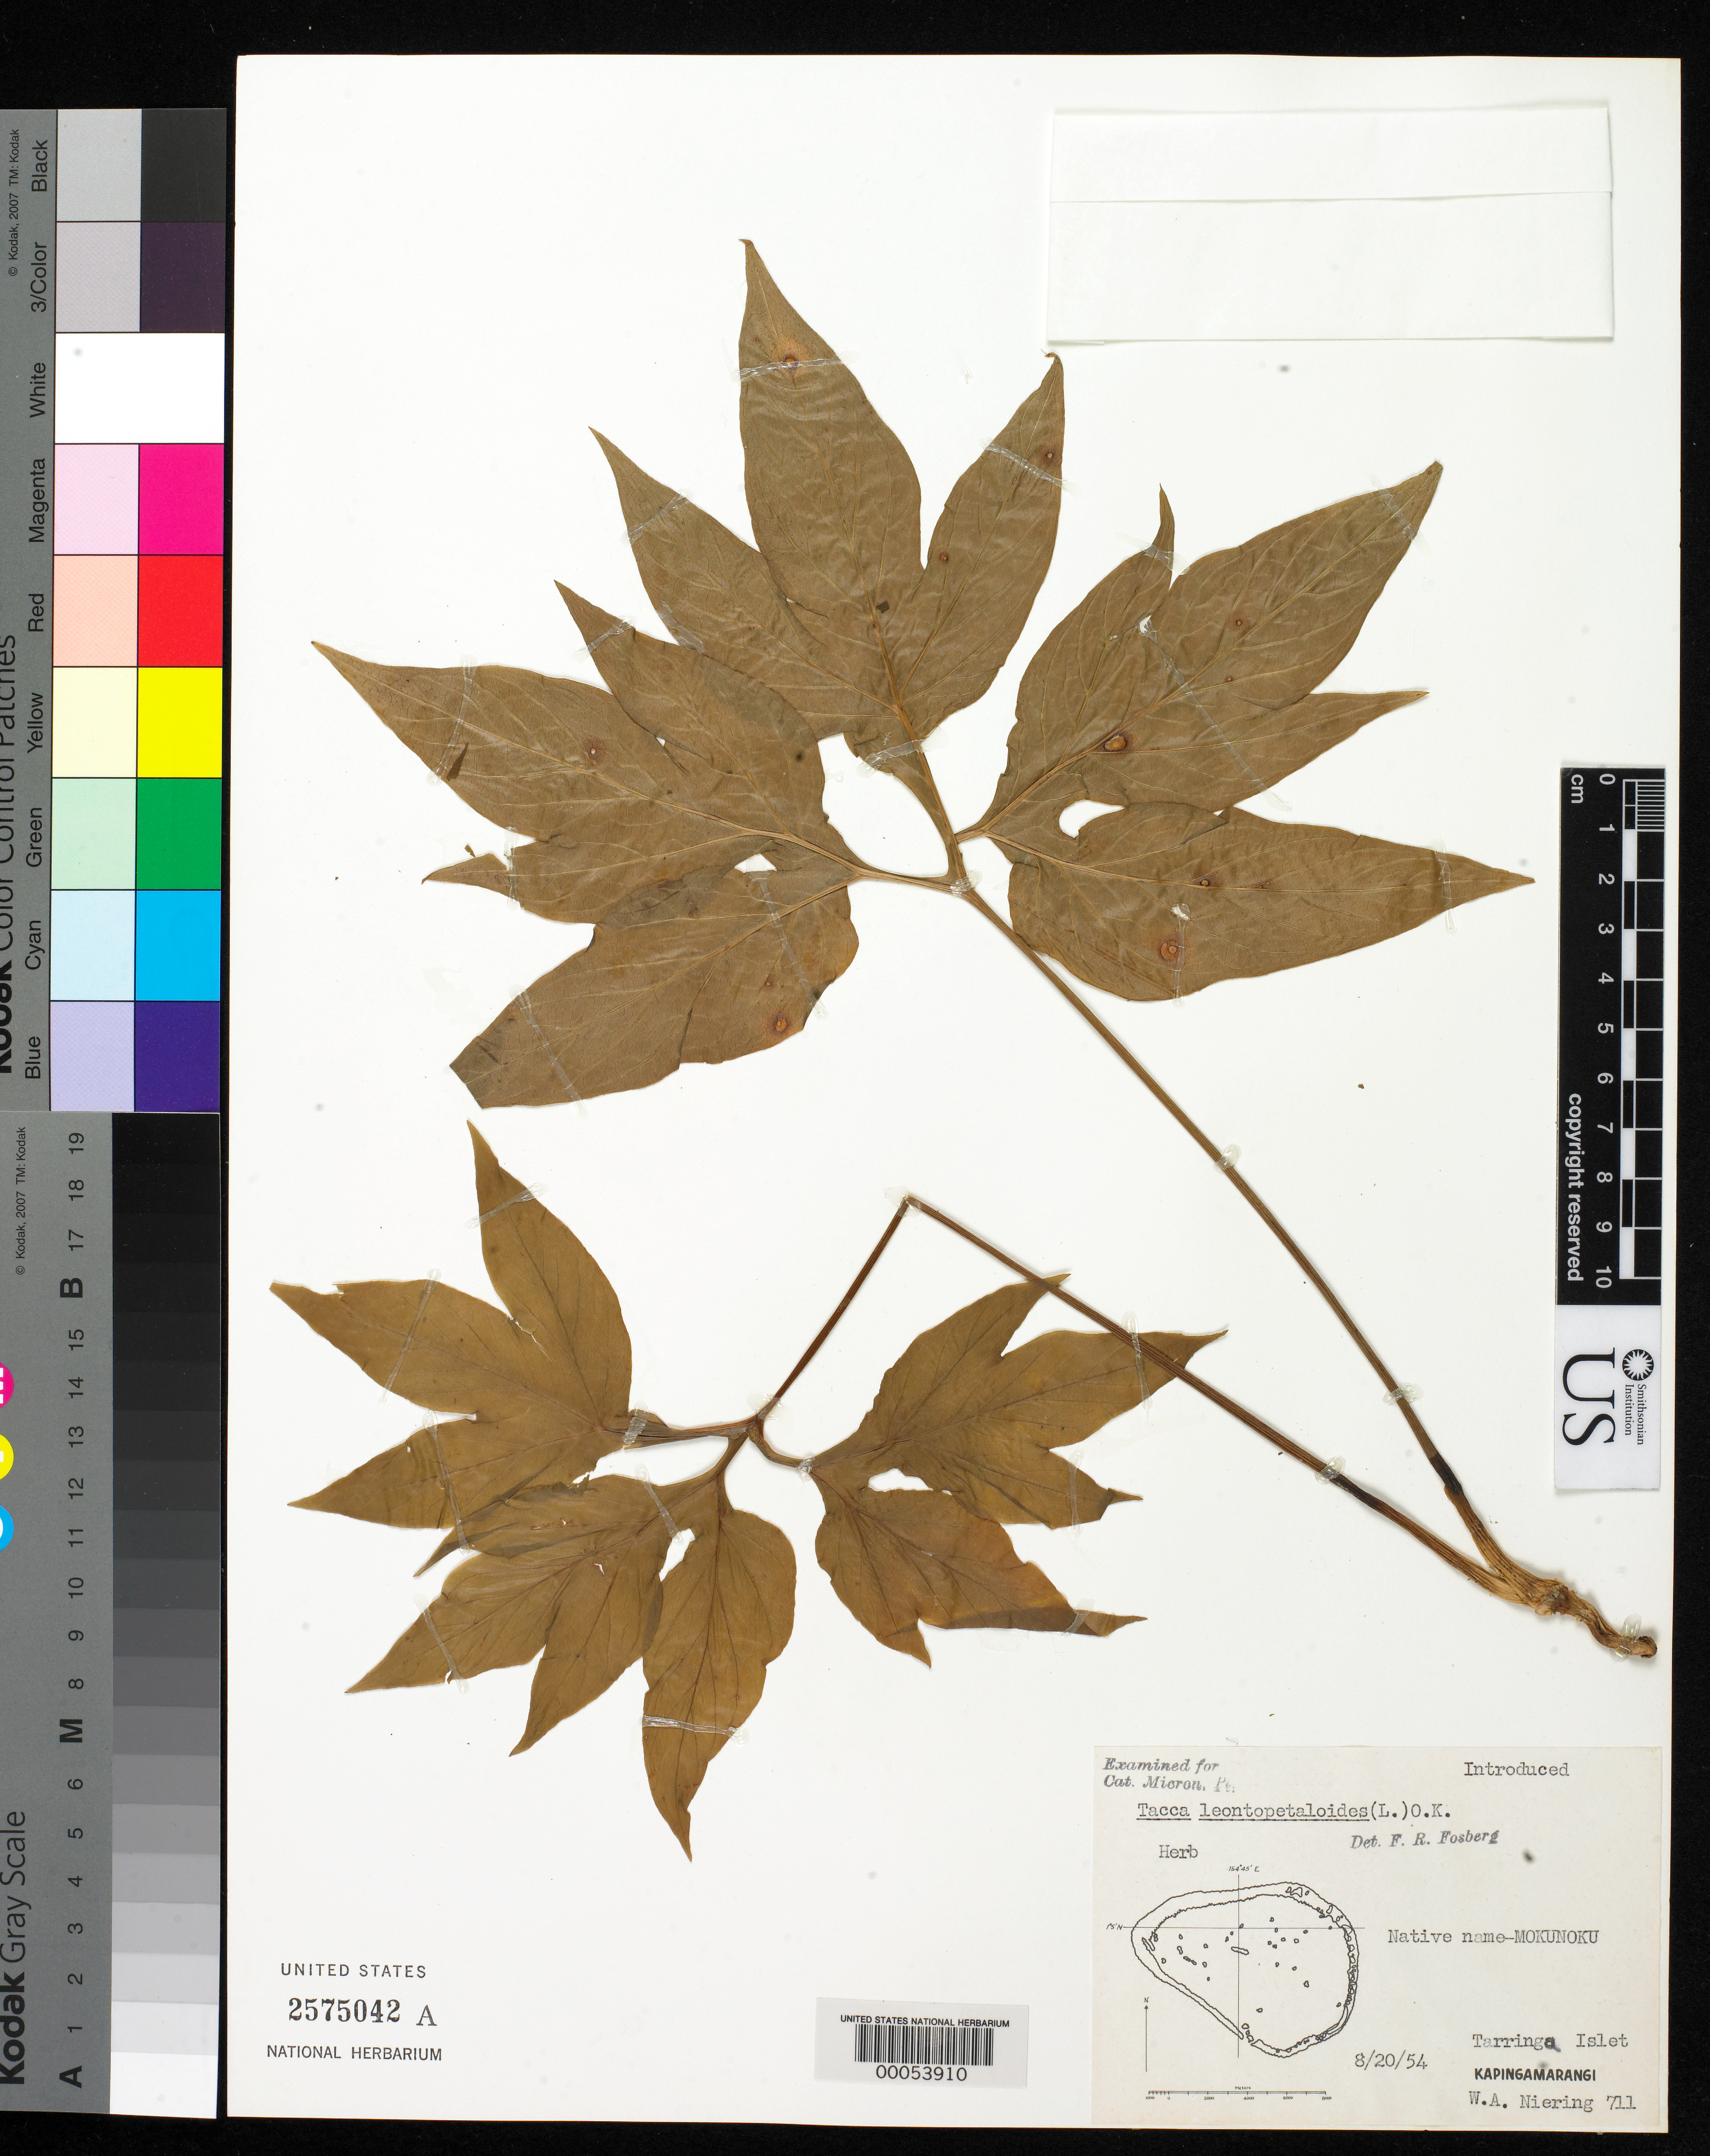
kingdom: Plantae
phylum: Tracheophyta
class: Liliopsida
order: Dioscoreales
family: Dioscoreaceae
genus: Tacca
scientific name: Tacca leontopetaloides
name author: (L.) Kuntze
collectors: W. Niering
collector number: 711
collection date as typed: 20 Aug 1954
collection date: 1954-08-20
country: Micronesia, Federated States of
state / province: Pohnpei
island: Kapingamarangi Atoll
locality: Tarringa Islet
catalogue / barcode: US 2575042A